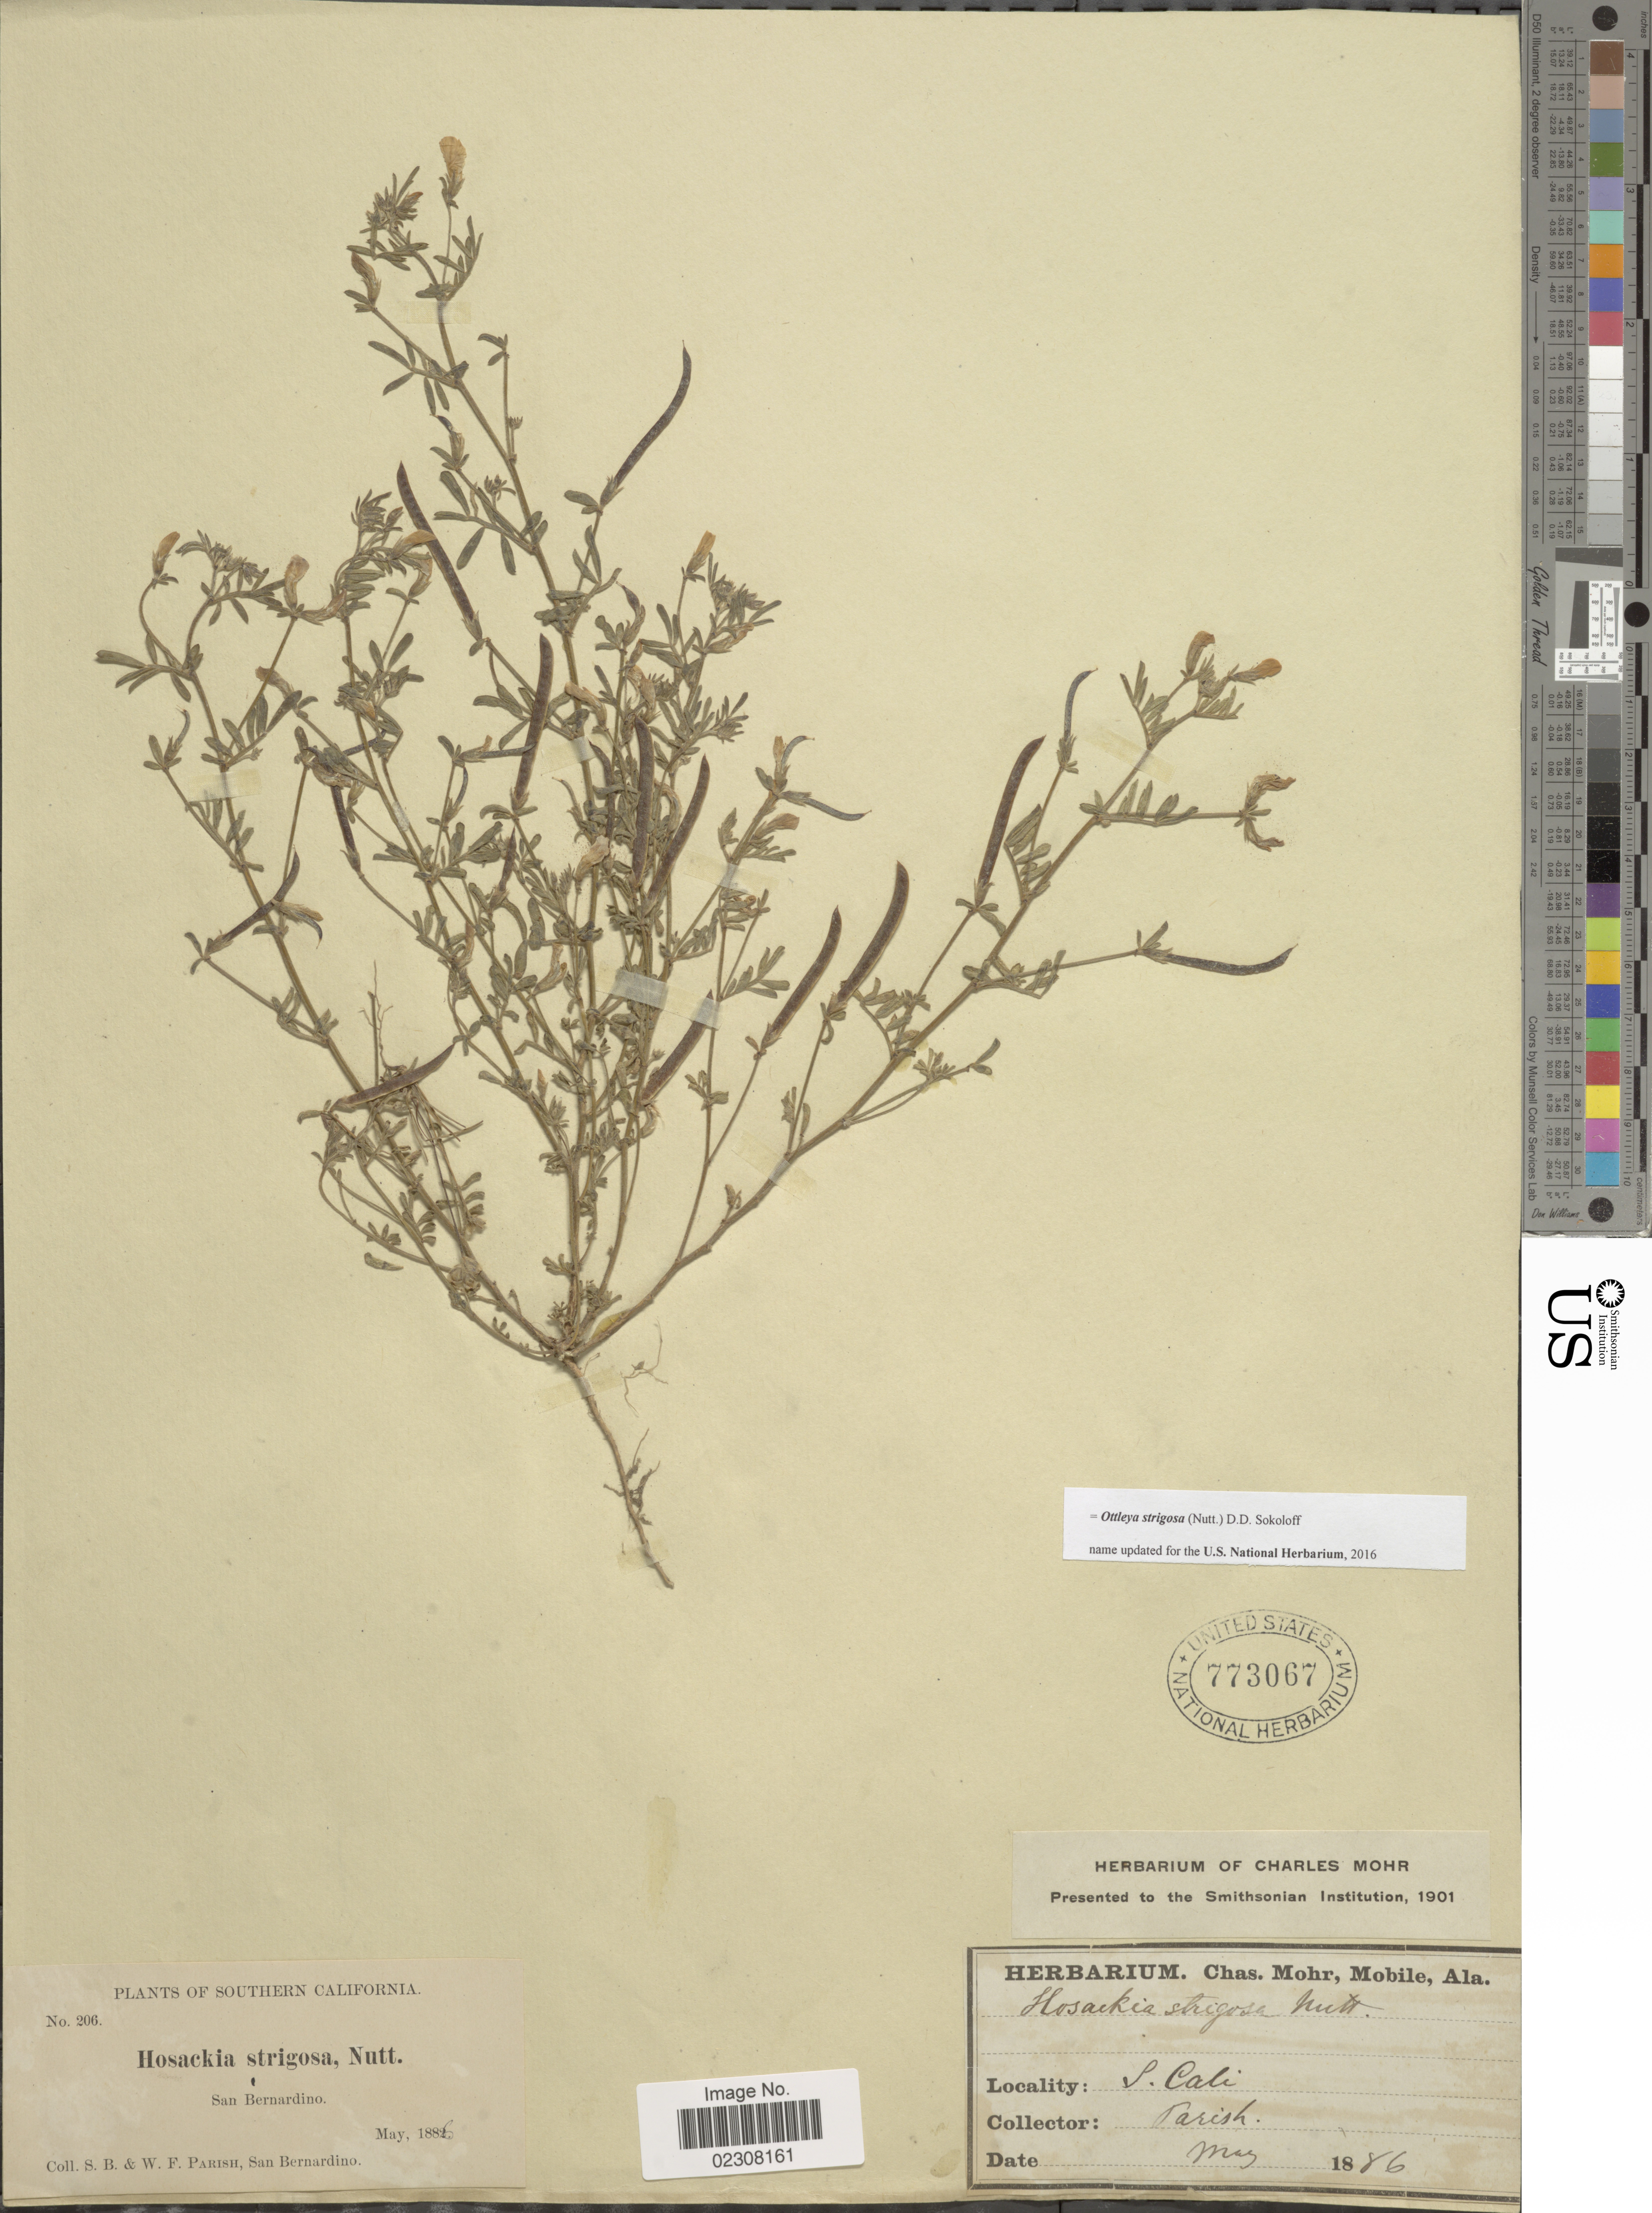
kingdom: Plantae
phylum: Tracheophyta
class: Magnoliopsida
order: Fabales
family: Fabaceae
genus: Ottleya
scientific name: Ottleya strigosa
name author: (Nutt.) D.D. Sokoloff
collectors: S. B. Parish & W. F. Parish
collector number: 206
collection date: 1886-05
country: United States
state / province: California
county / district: San Bernardino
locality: Southern California, San Bernardino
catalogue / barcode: US 773067